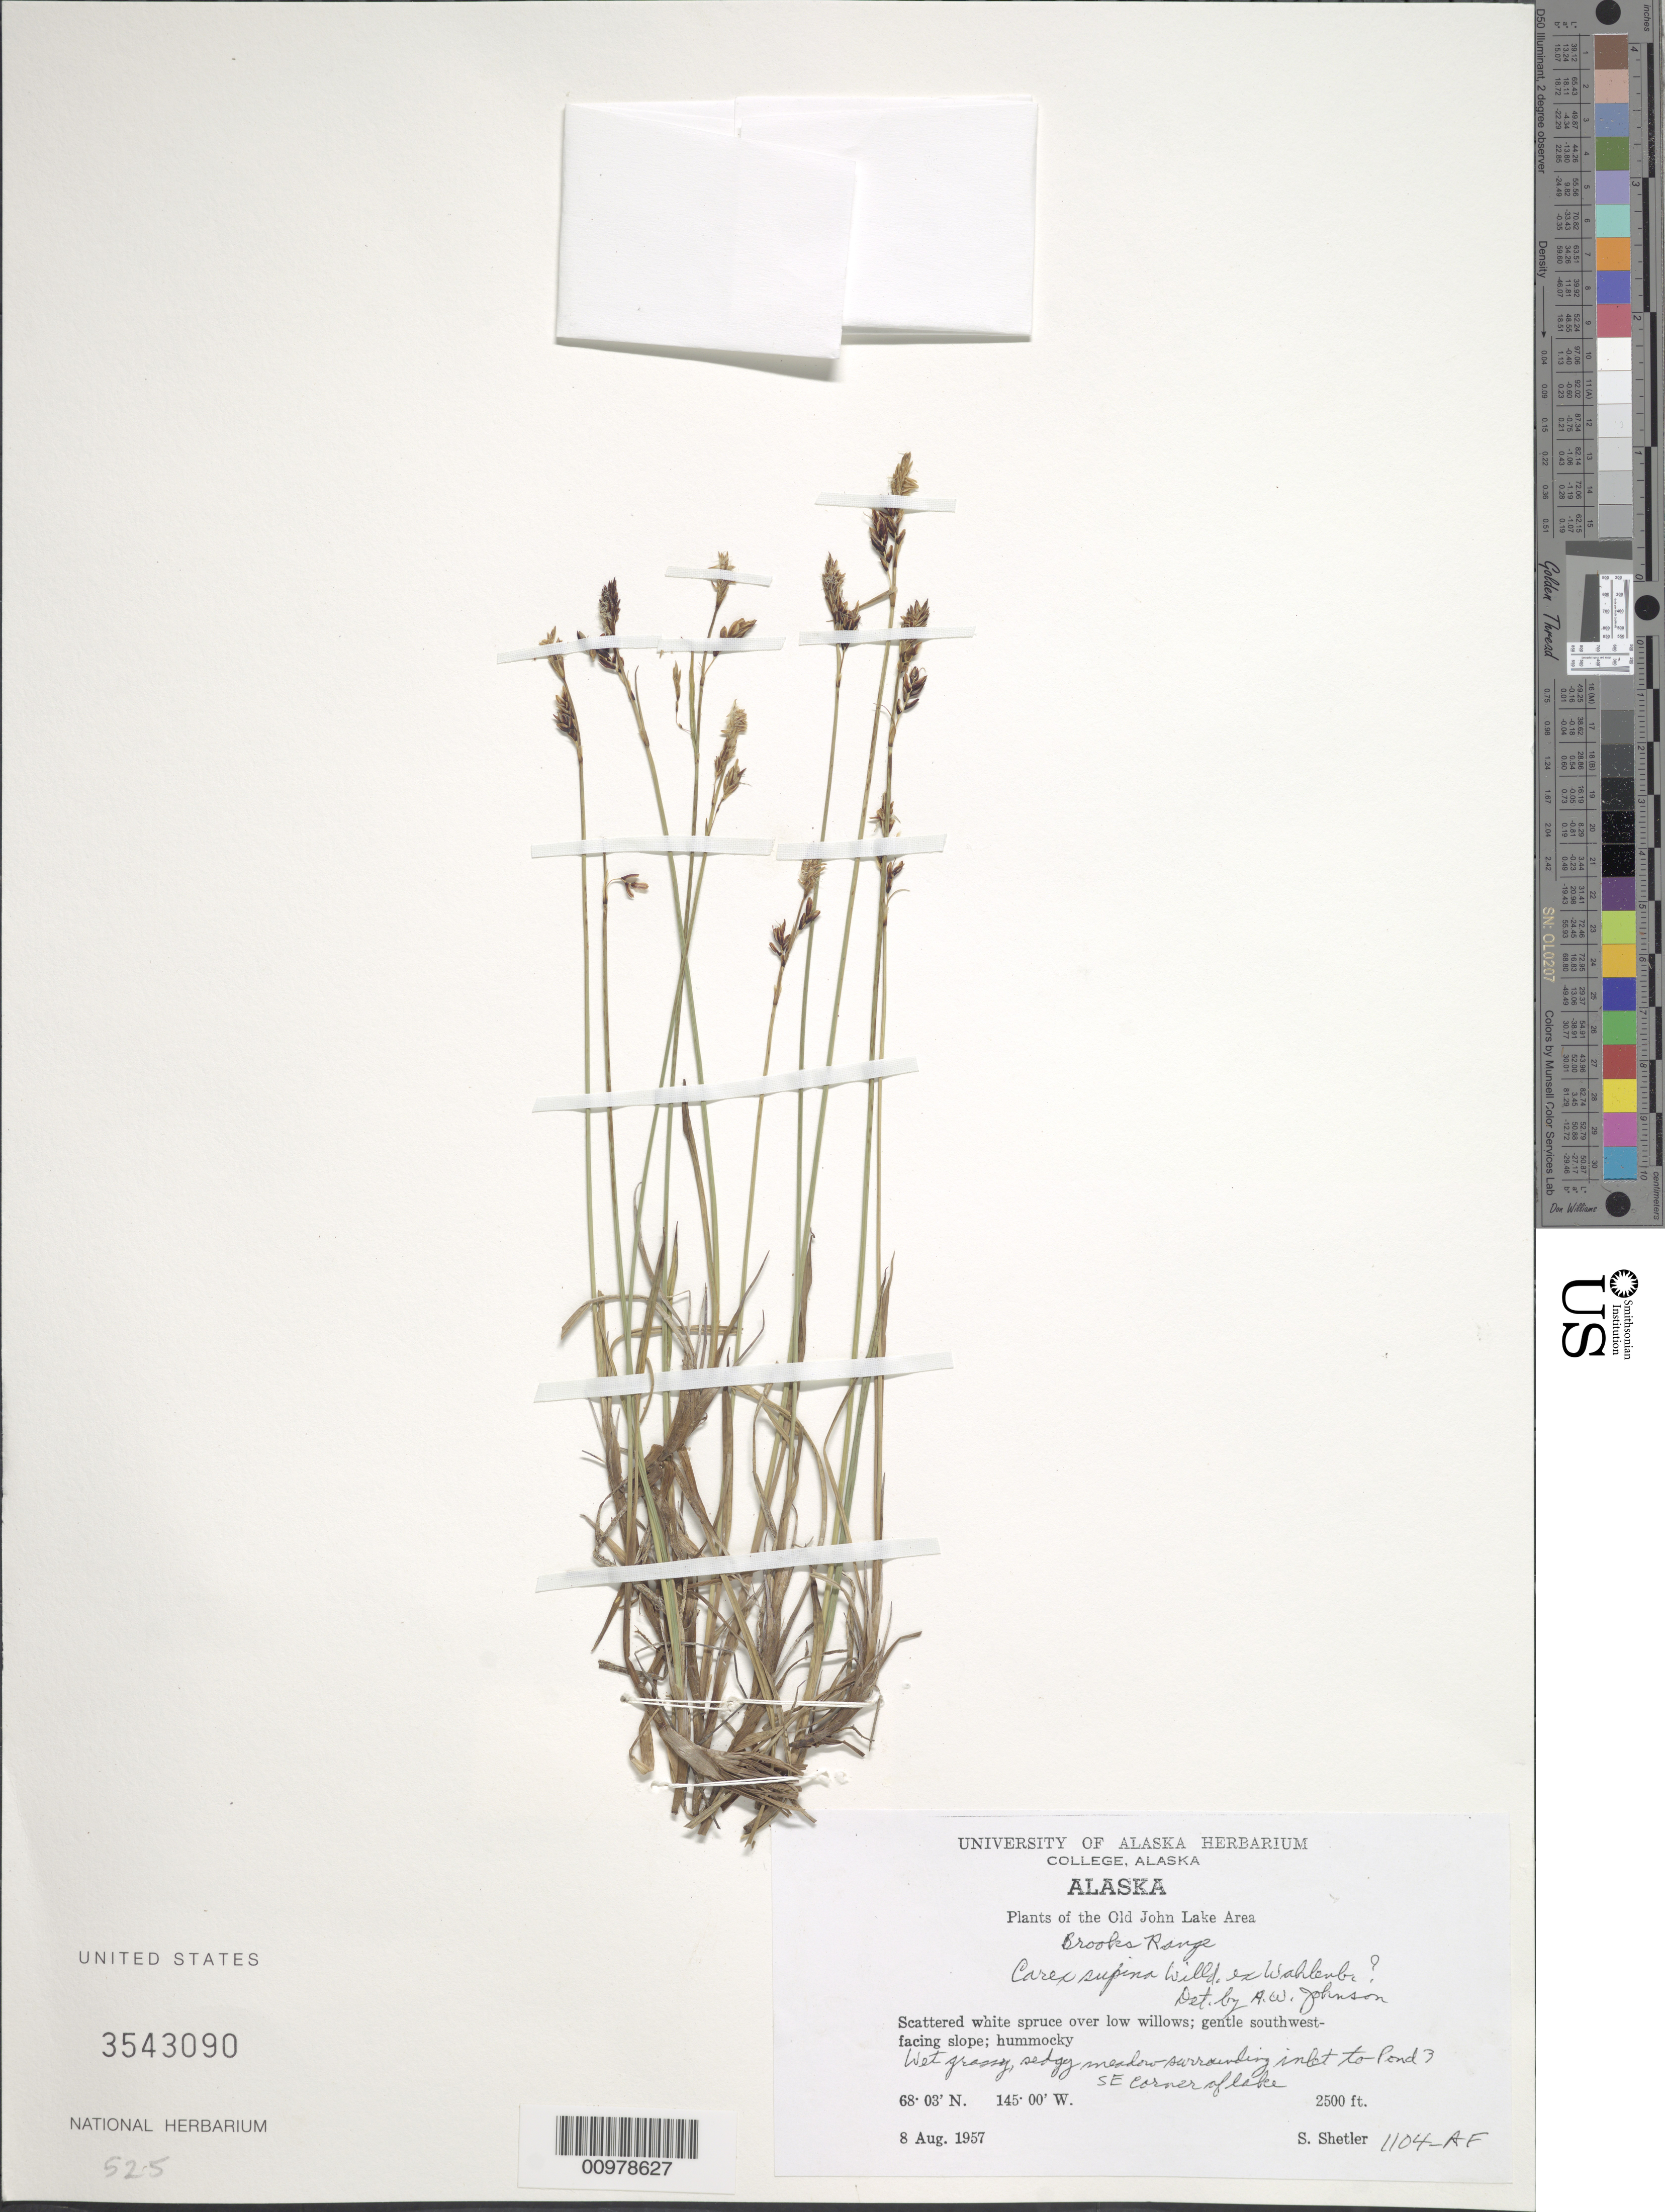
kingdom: Plantae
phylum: Tracheophyta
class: Liliopsida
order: Poales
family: Cyperaceae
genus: Carex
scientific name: Carex supina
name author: Willd. ex Wahlenb.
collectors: S. Shetler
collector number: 1104-AF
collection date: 1957-08-08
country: United States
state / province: Alaska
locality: The Old John Lake Area, Gentle southwest-facing slope, hummocky, Inlet to Pond 3 SE Corner of lake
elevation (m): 762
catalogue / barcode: US 3543090